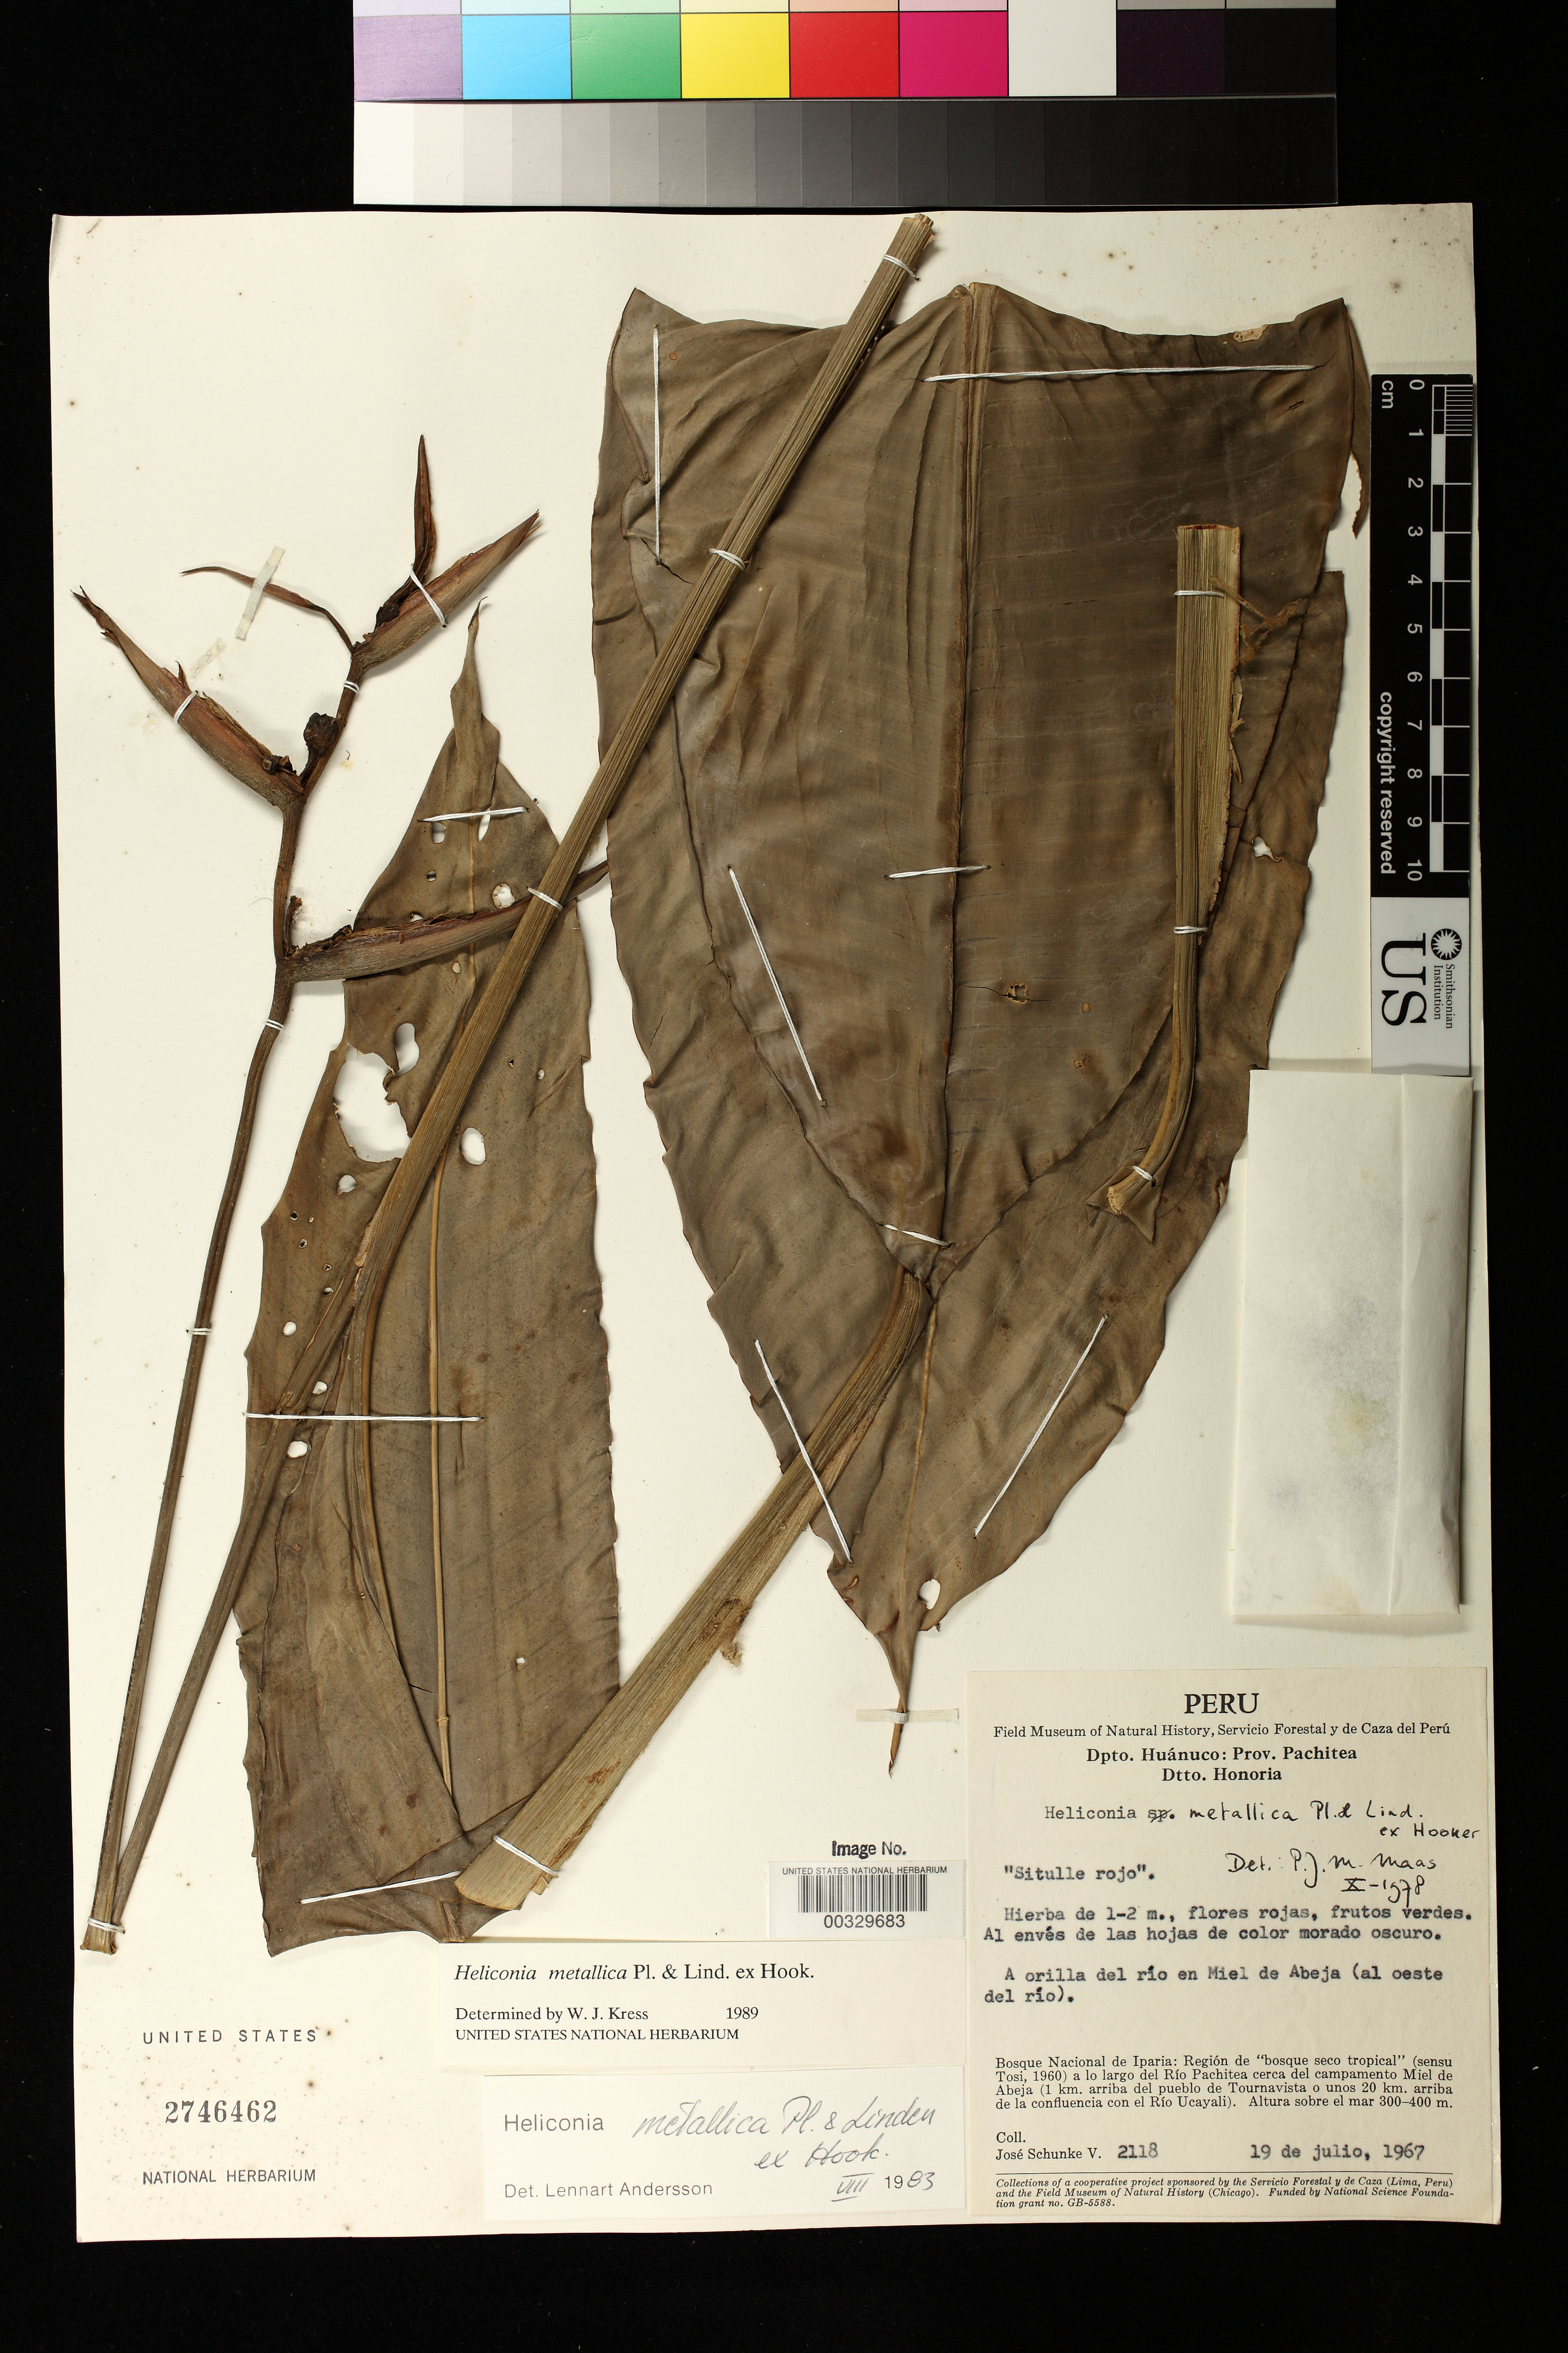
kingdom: Plantae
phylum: Tracheophyta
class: Liliopsida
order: Zingiberales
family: Heliconiaceae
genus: Heliconia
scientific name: Heliconia metallica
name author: Planch. & Linden ex Hook.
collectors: J. Schunke Vigo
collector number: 2118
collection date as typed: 19 Jul 1967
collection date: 1967-07-19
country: Peru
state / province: Huánuco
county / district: Pachitea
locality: Dtto honoria, on bank of rio en miel de abeja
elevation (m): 300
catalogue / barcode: US 2746462